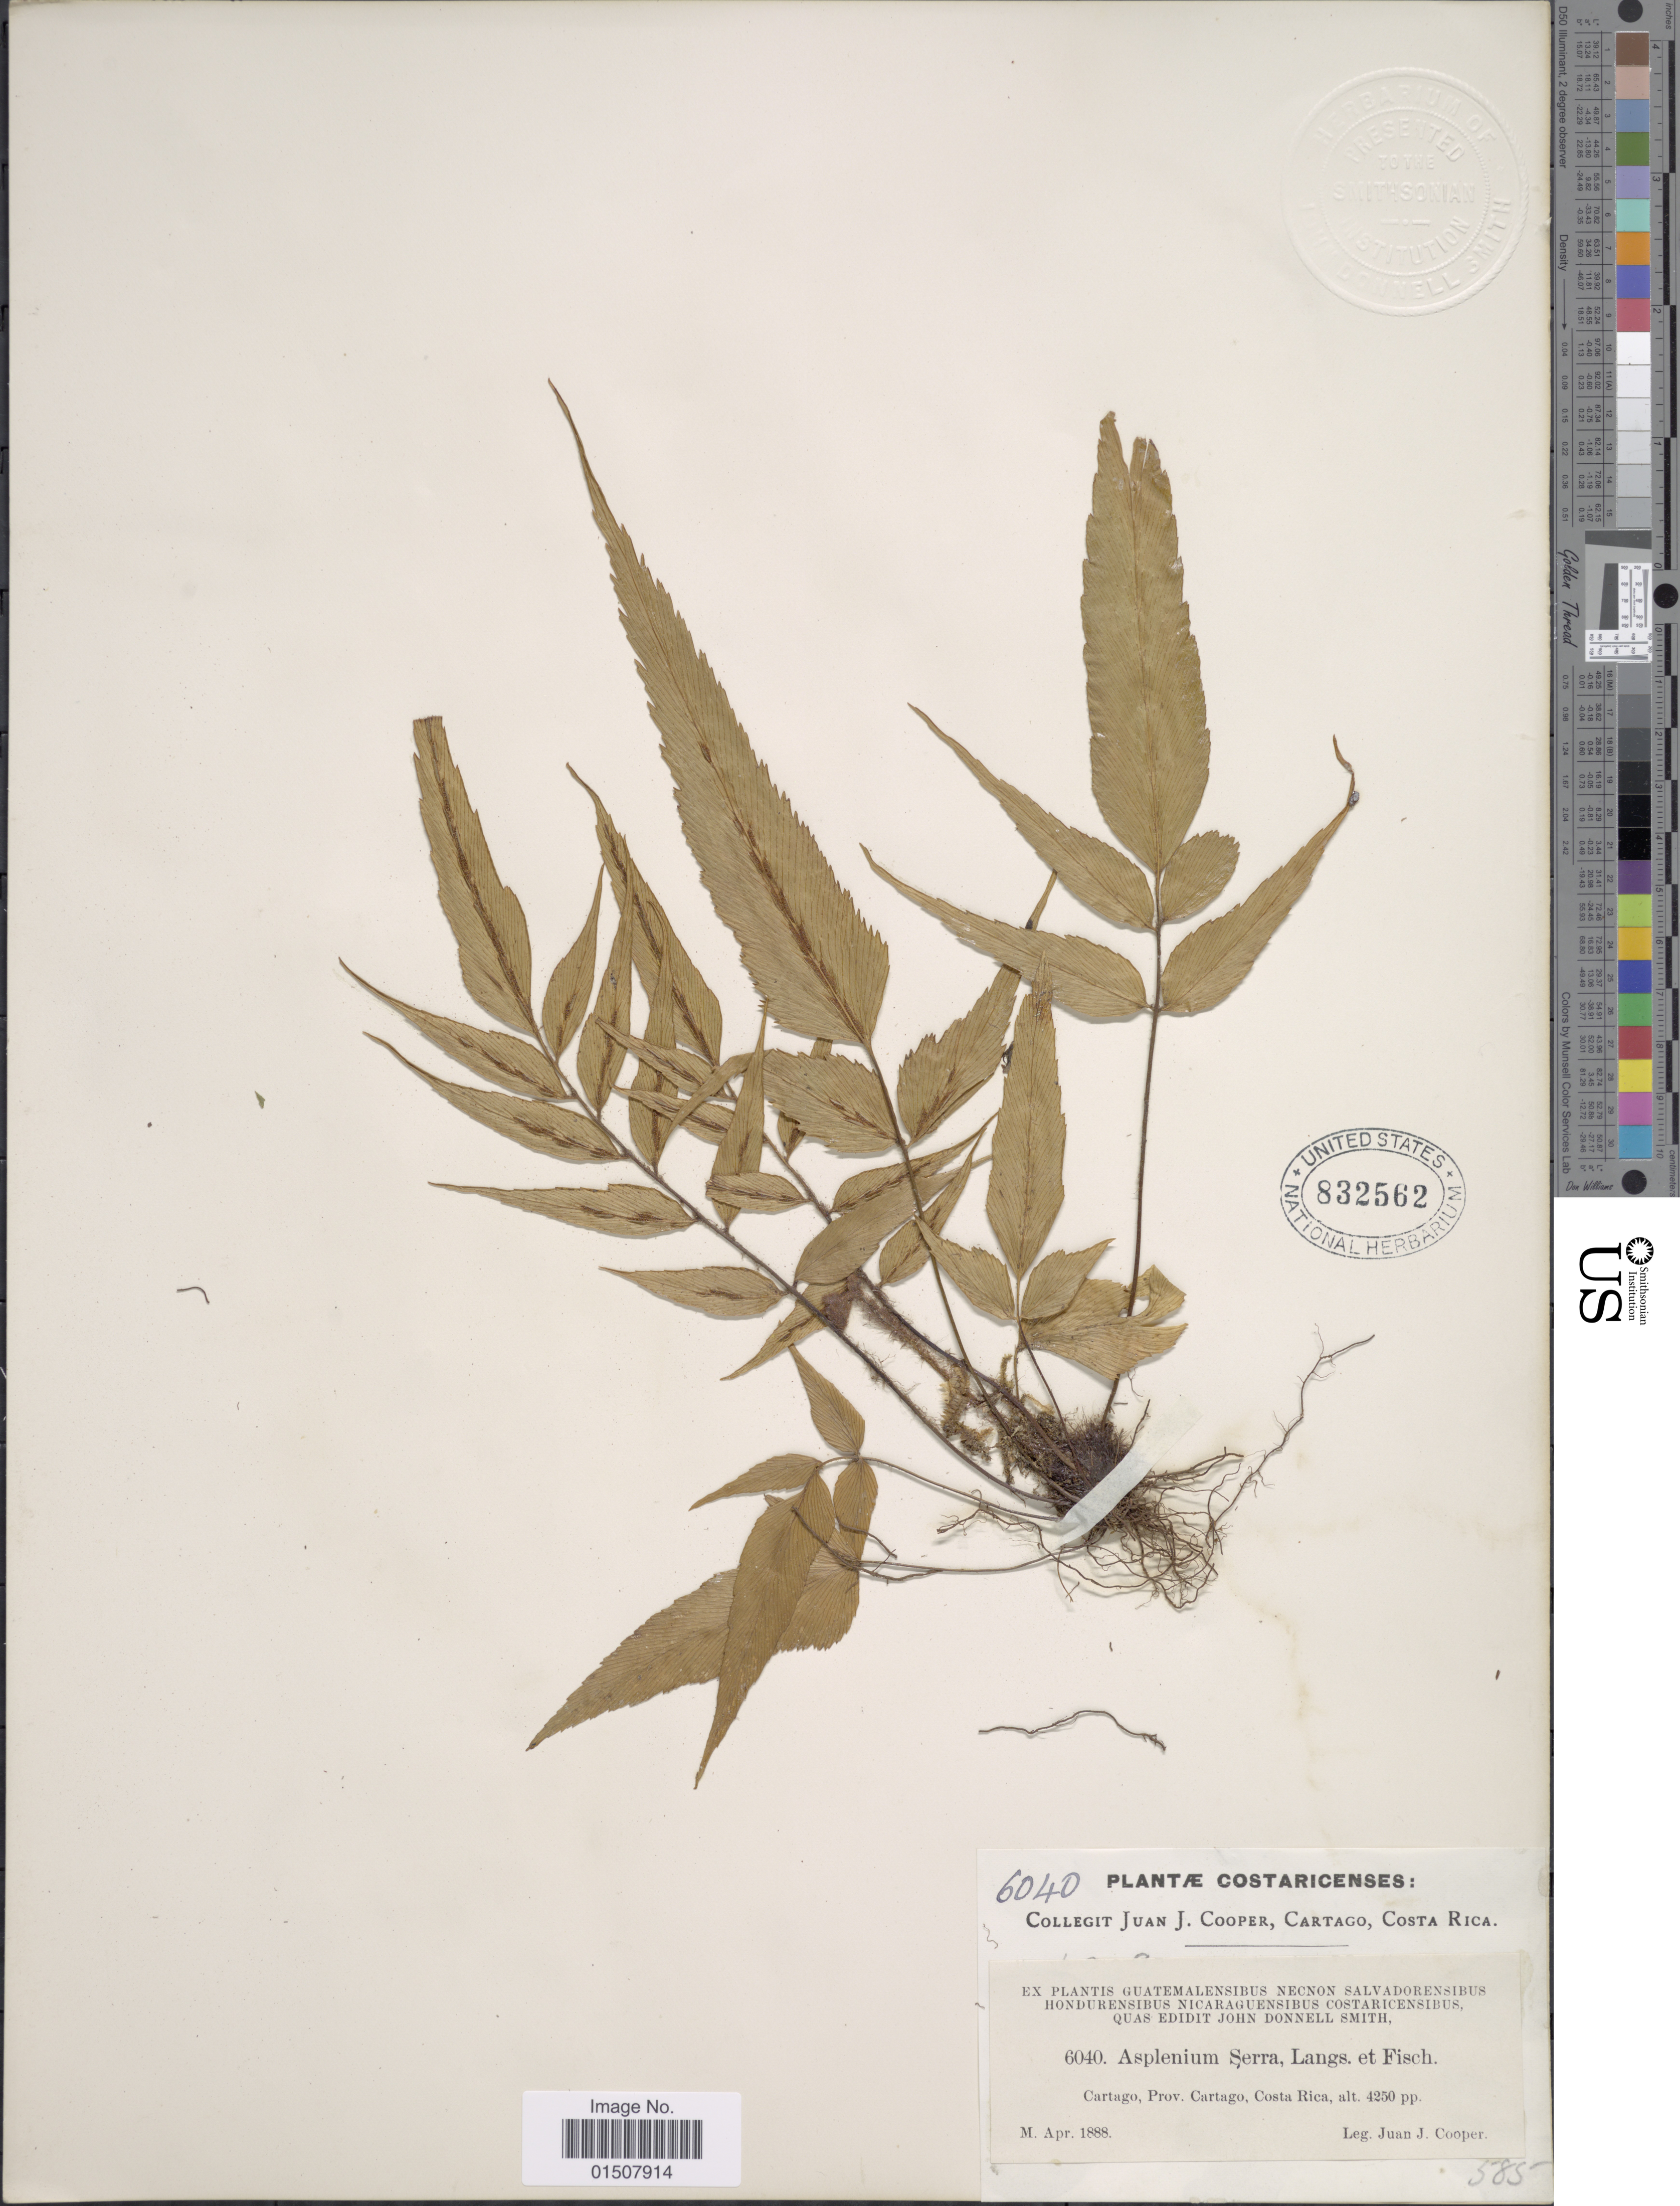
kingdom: Plantae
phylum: Tracheophyta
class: Polypodiopsida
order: Polypodiales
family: Aspleniaceae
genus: Asplenium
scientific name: Asplenium serra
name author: Langsd. & Fisch.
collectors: J. J. Cooper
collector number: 6040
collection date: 1888-04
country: Costa Rica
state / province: Cartago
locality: Cartago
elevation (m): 1295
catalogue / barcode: US 832562